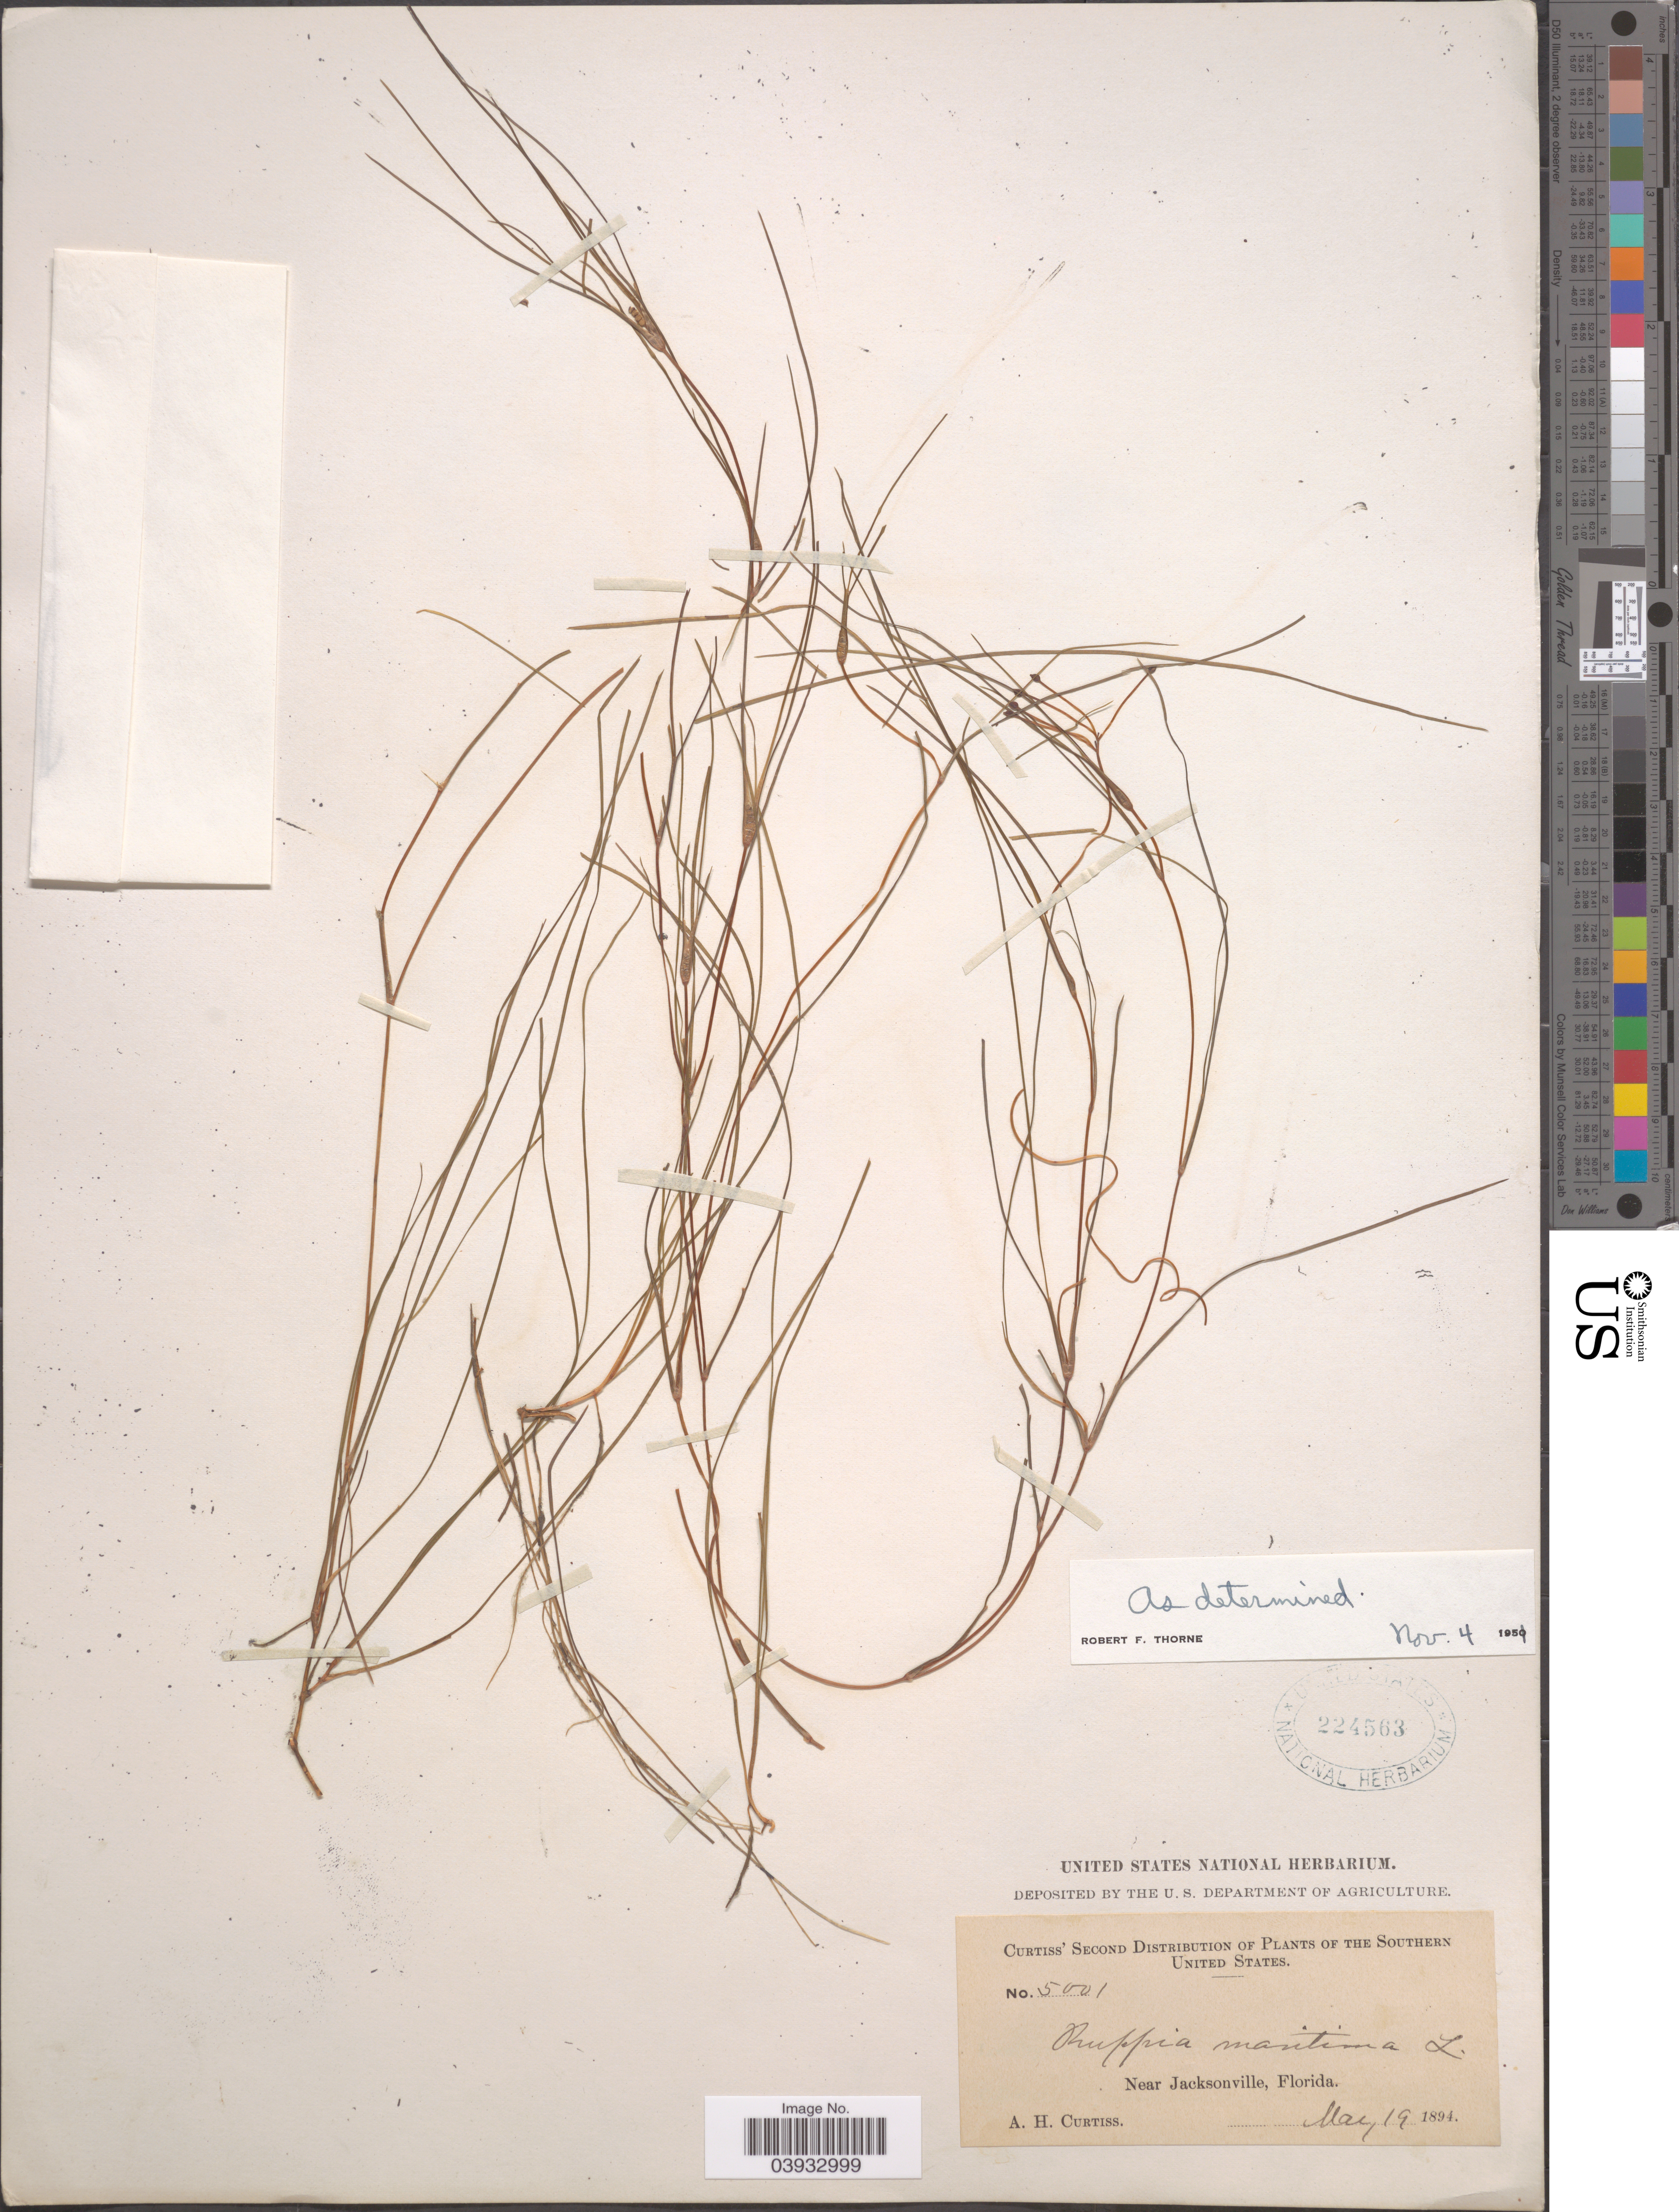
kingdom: Plantae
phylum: Tracheophyta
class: Liliopsida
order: Alismatales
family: Ruppiaceae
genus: Ruppia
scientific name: Ruppia maritima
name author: L.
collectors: A. H. Curtiss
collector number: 5001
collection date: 1894-05-19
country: United States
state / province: Florida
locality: The Southern United States. Near Jacksonville.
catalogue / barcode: US 224563